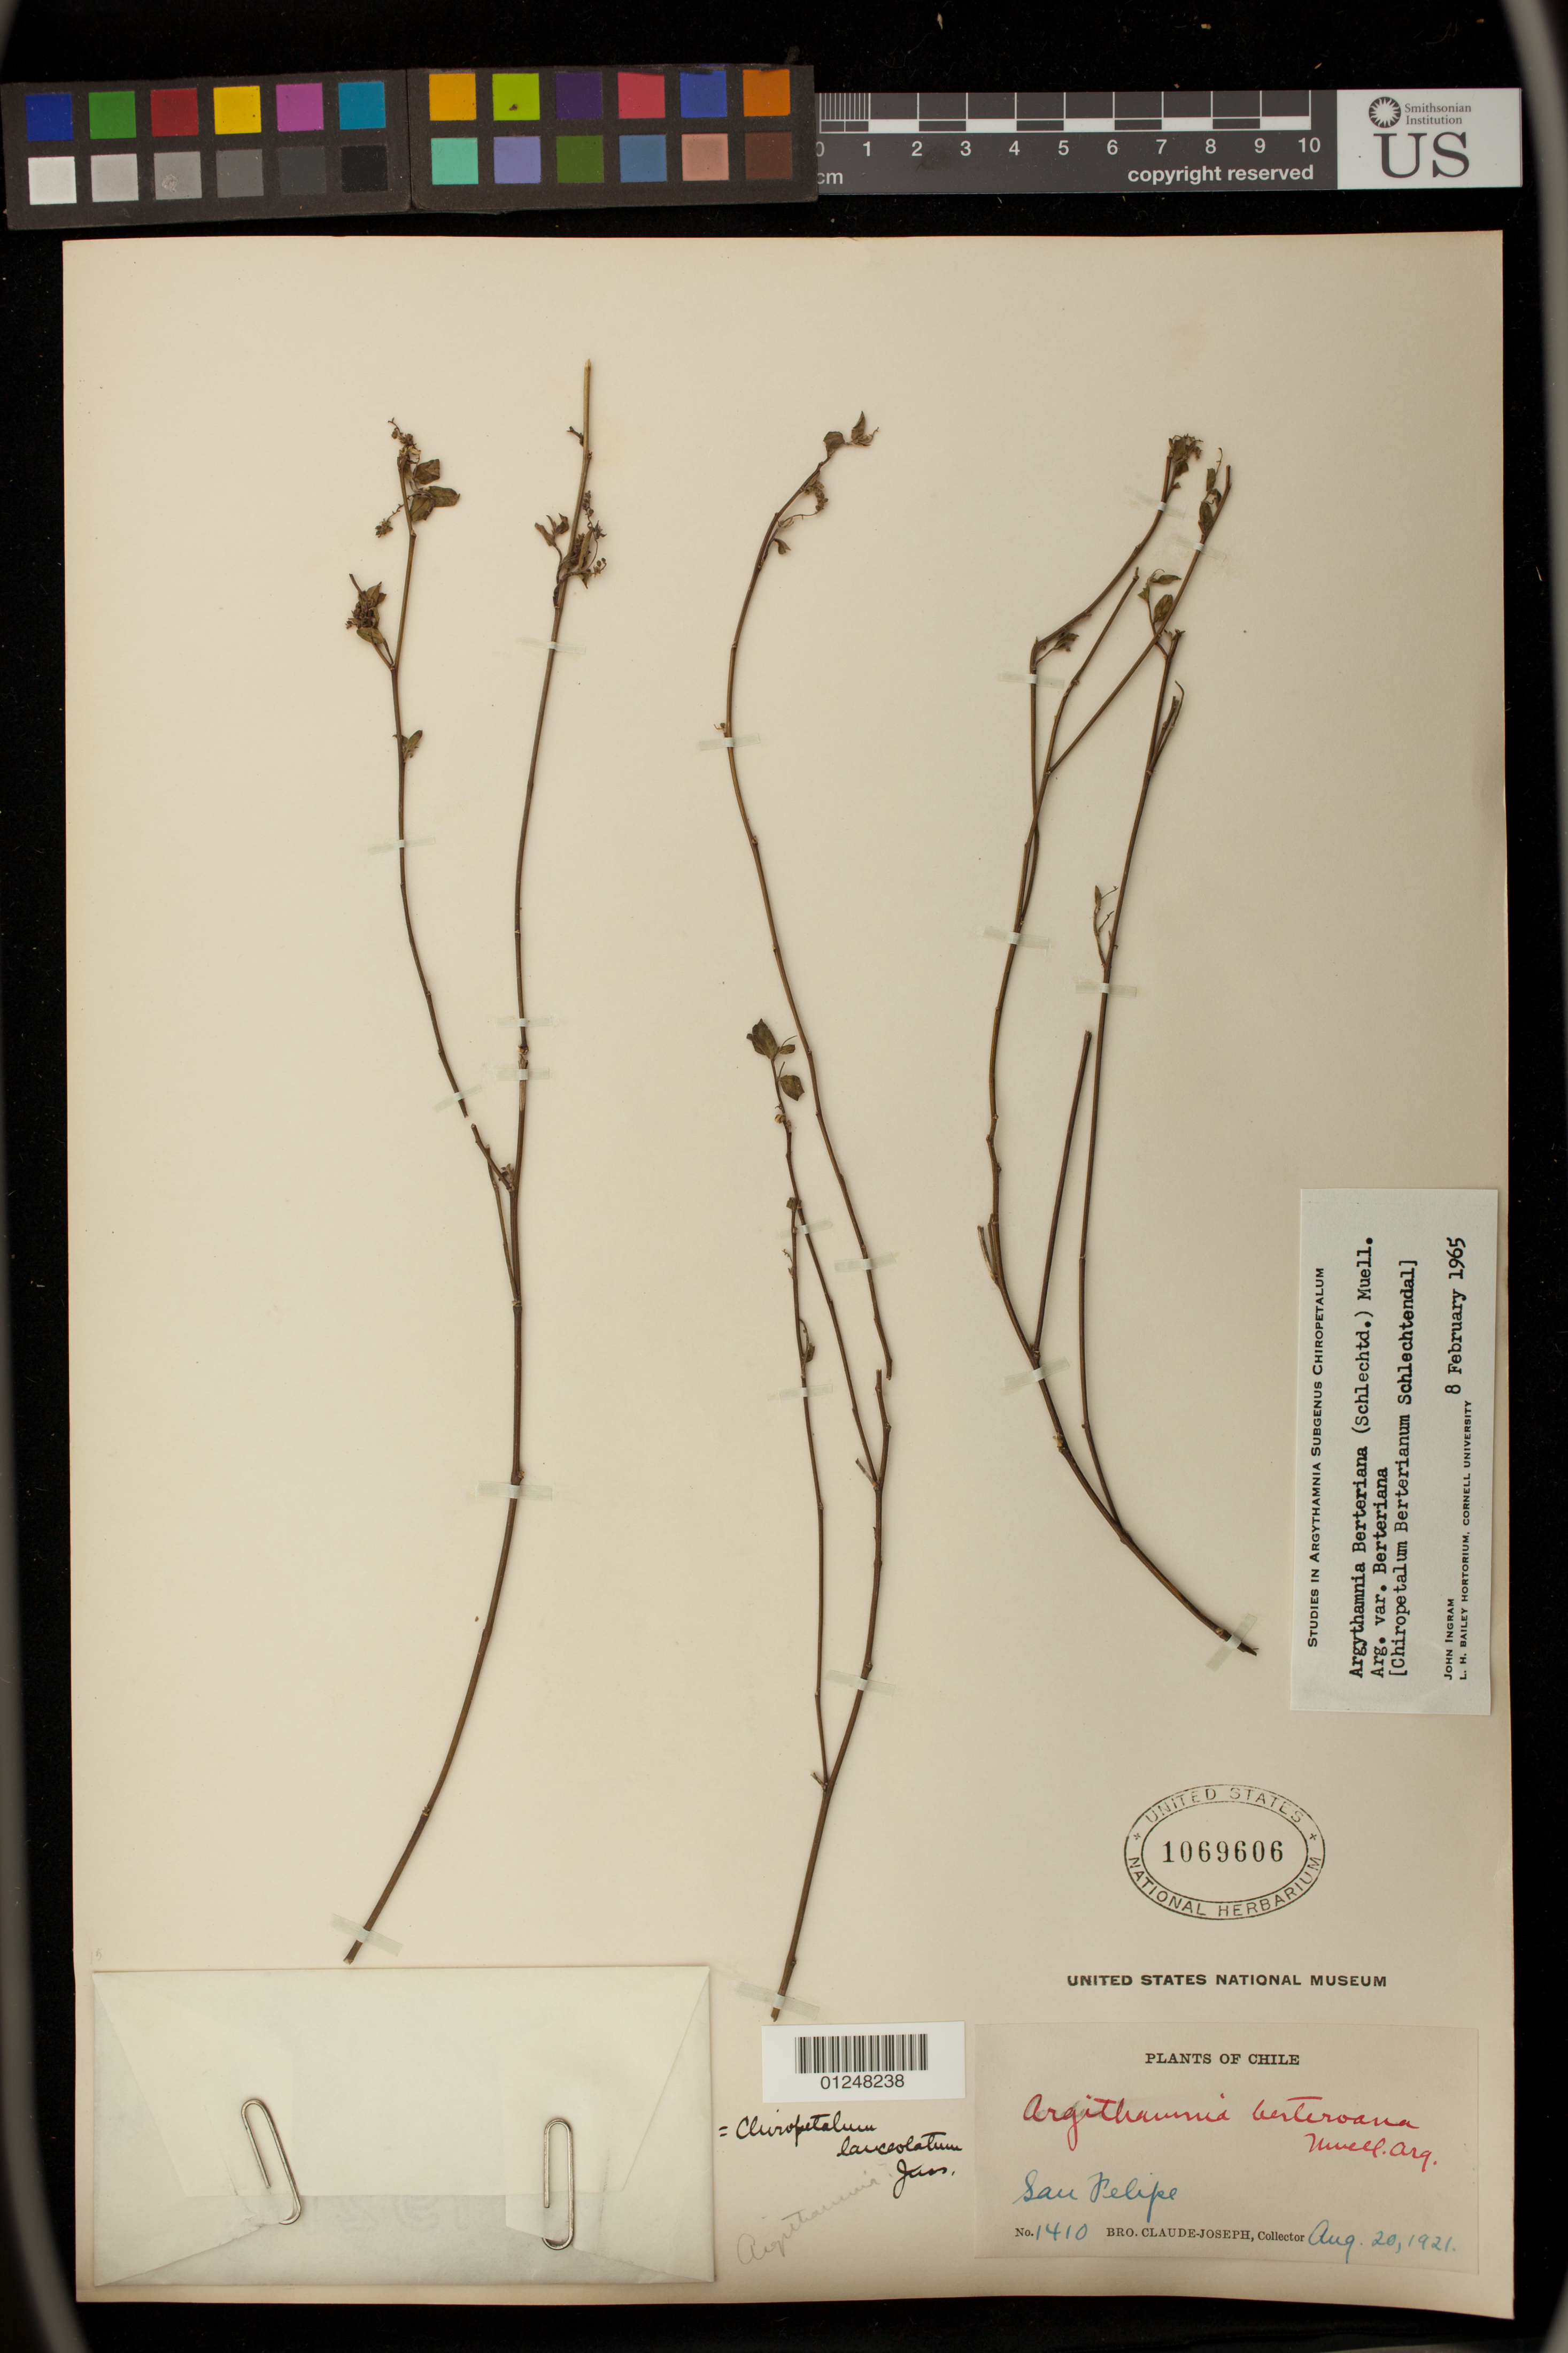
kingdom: Plantae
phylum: Tracheophyta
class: Magnoliopsida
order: Malpighiales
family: Euphorbiaceae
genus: Argythamnia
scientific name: Argythamnia berteroana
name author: (Schltdl.) Müll. Arg.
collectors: Bro. Claude-Joseph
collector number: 1410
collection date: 1921-08-20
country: Chile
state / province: Valparaíso (V)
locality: San Felipe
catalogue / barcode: US 1069606